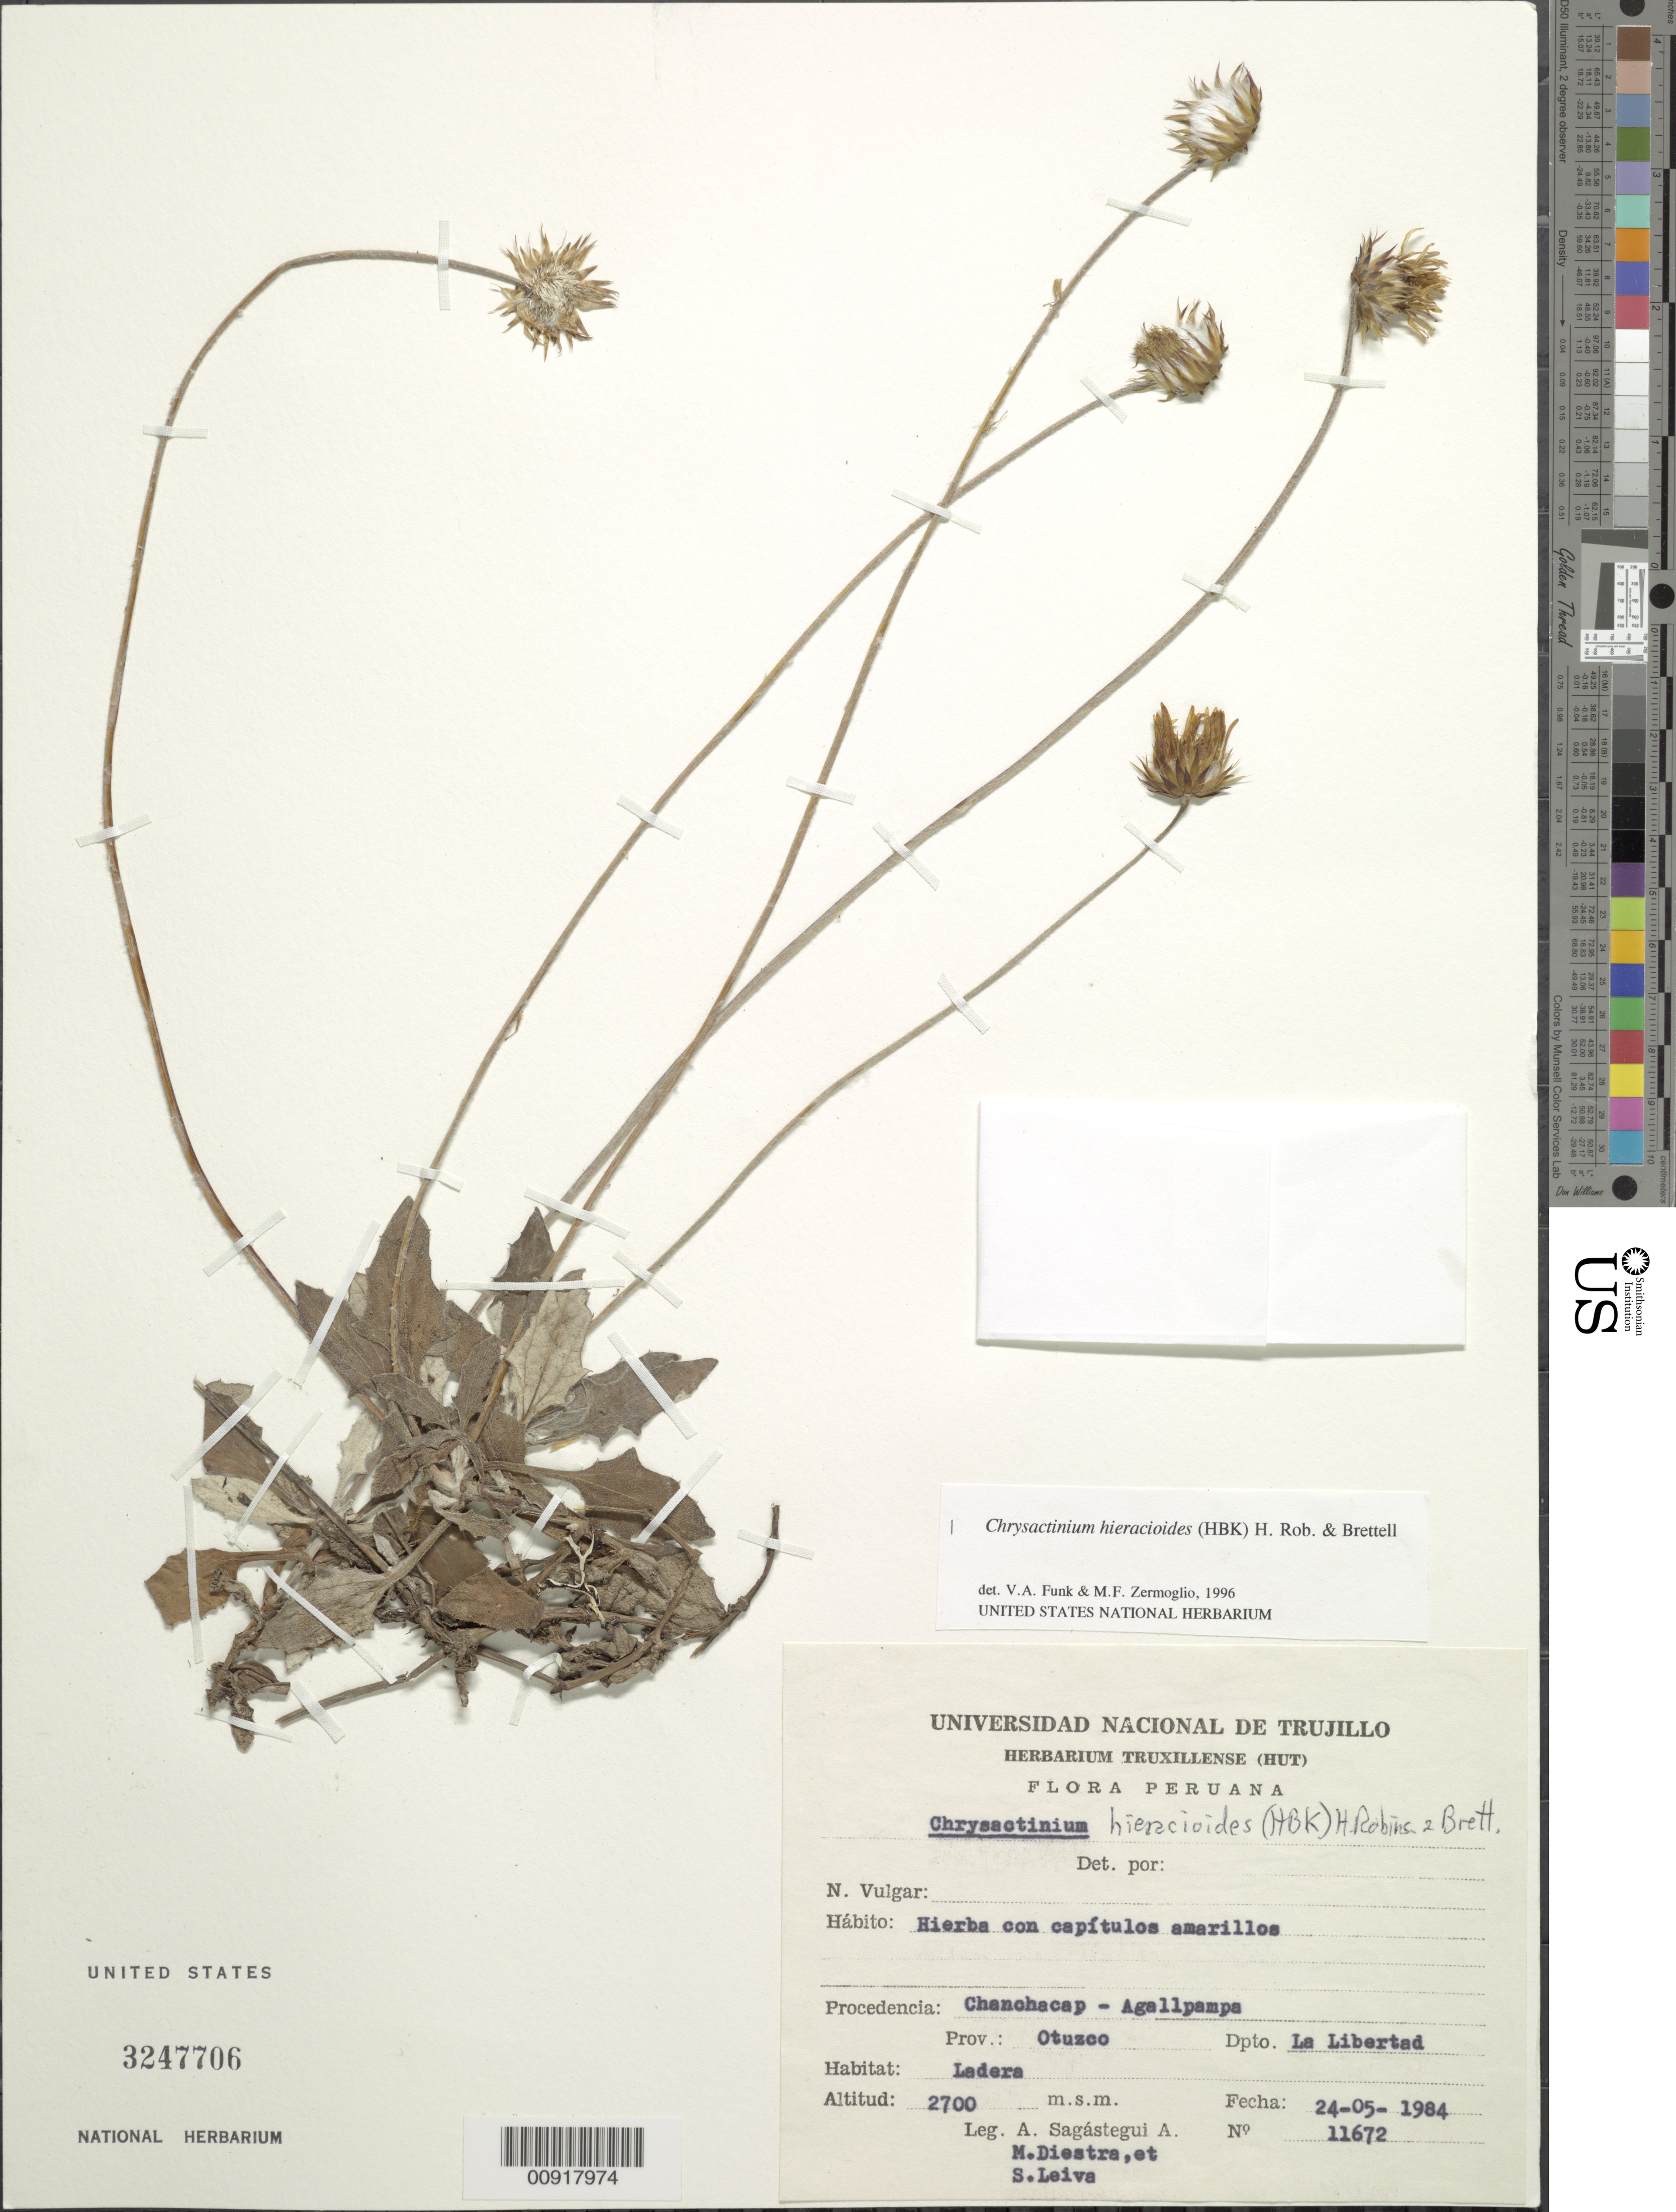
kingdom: Plantae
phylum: Tracheophyta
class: Magnoliopsida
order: Asterales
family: Asteraceae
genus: Chrysactinium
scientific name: Chrysactinium hieracioides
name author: (Kunth) H. Rob. & Brettell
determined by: Funk, V. A.; Zermoglio, M. F.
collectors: A. Sagástegui A., M. Diestra & S. Leiva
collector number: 11672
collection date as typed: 24 May 1984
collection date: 1984-05-24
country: Peru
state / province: La Libertad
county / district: Otuzco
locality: Prov. Otuzco, Dpto. La Libertad, Chanchacap - Agallpampa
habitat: Ladera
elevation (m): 2900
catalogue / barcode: US 3247706